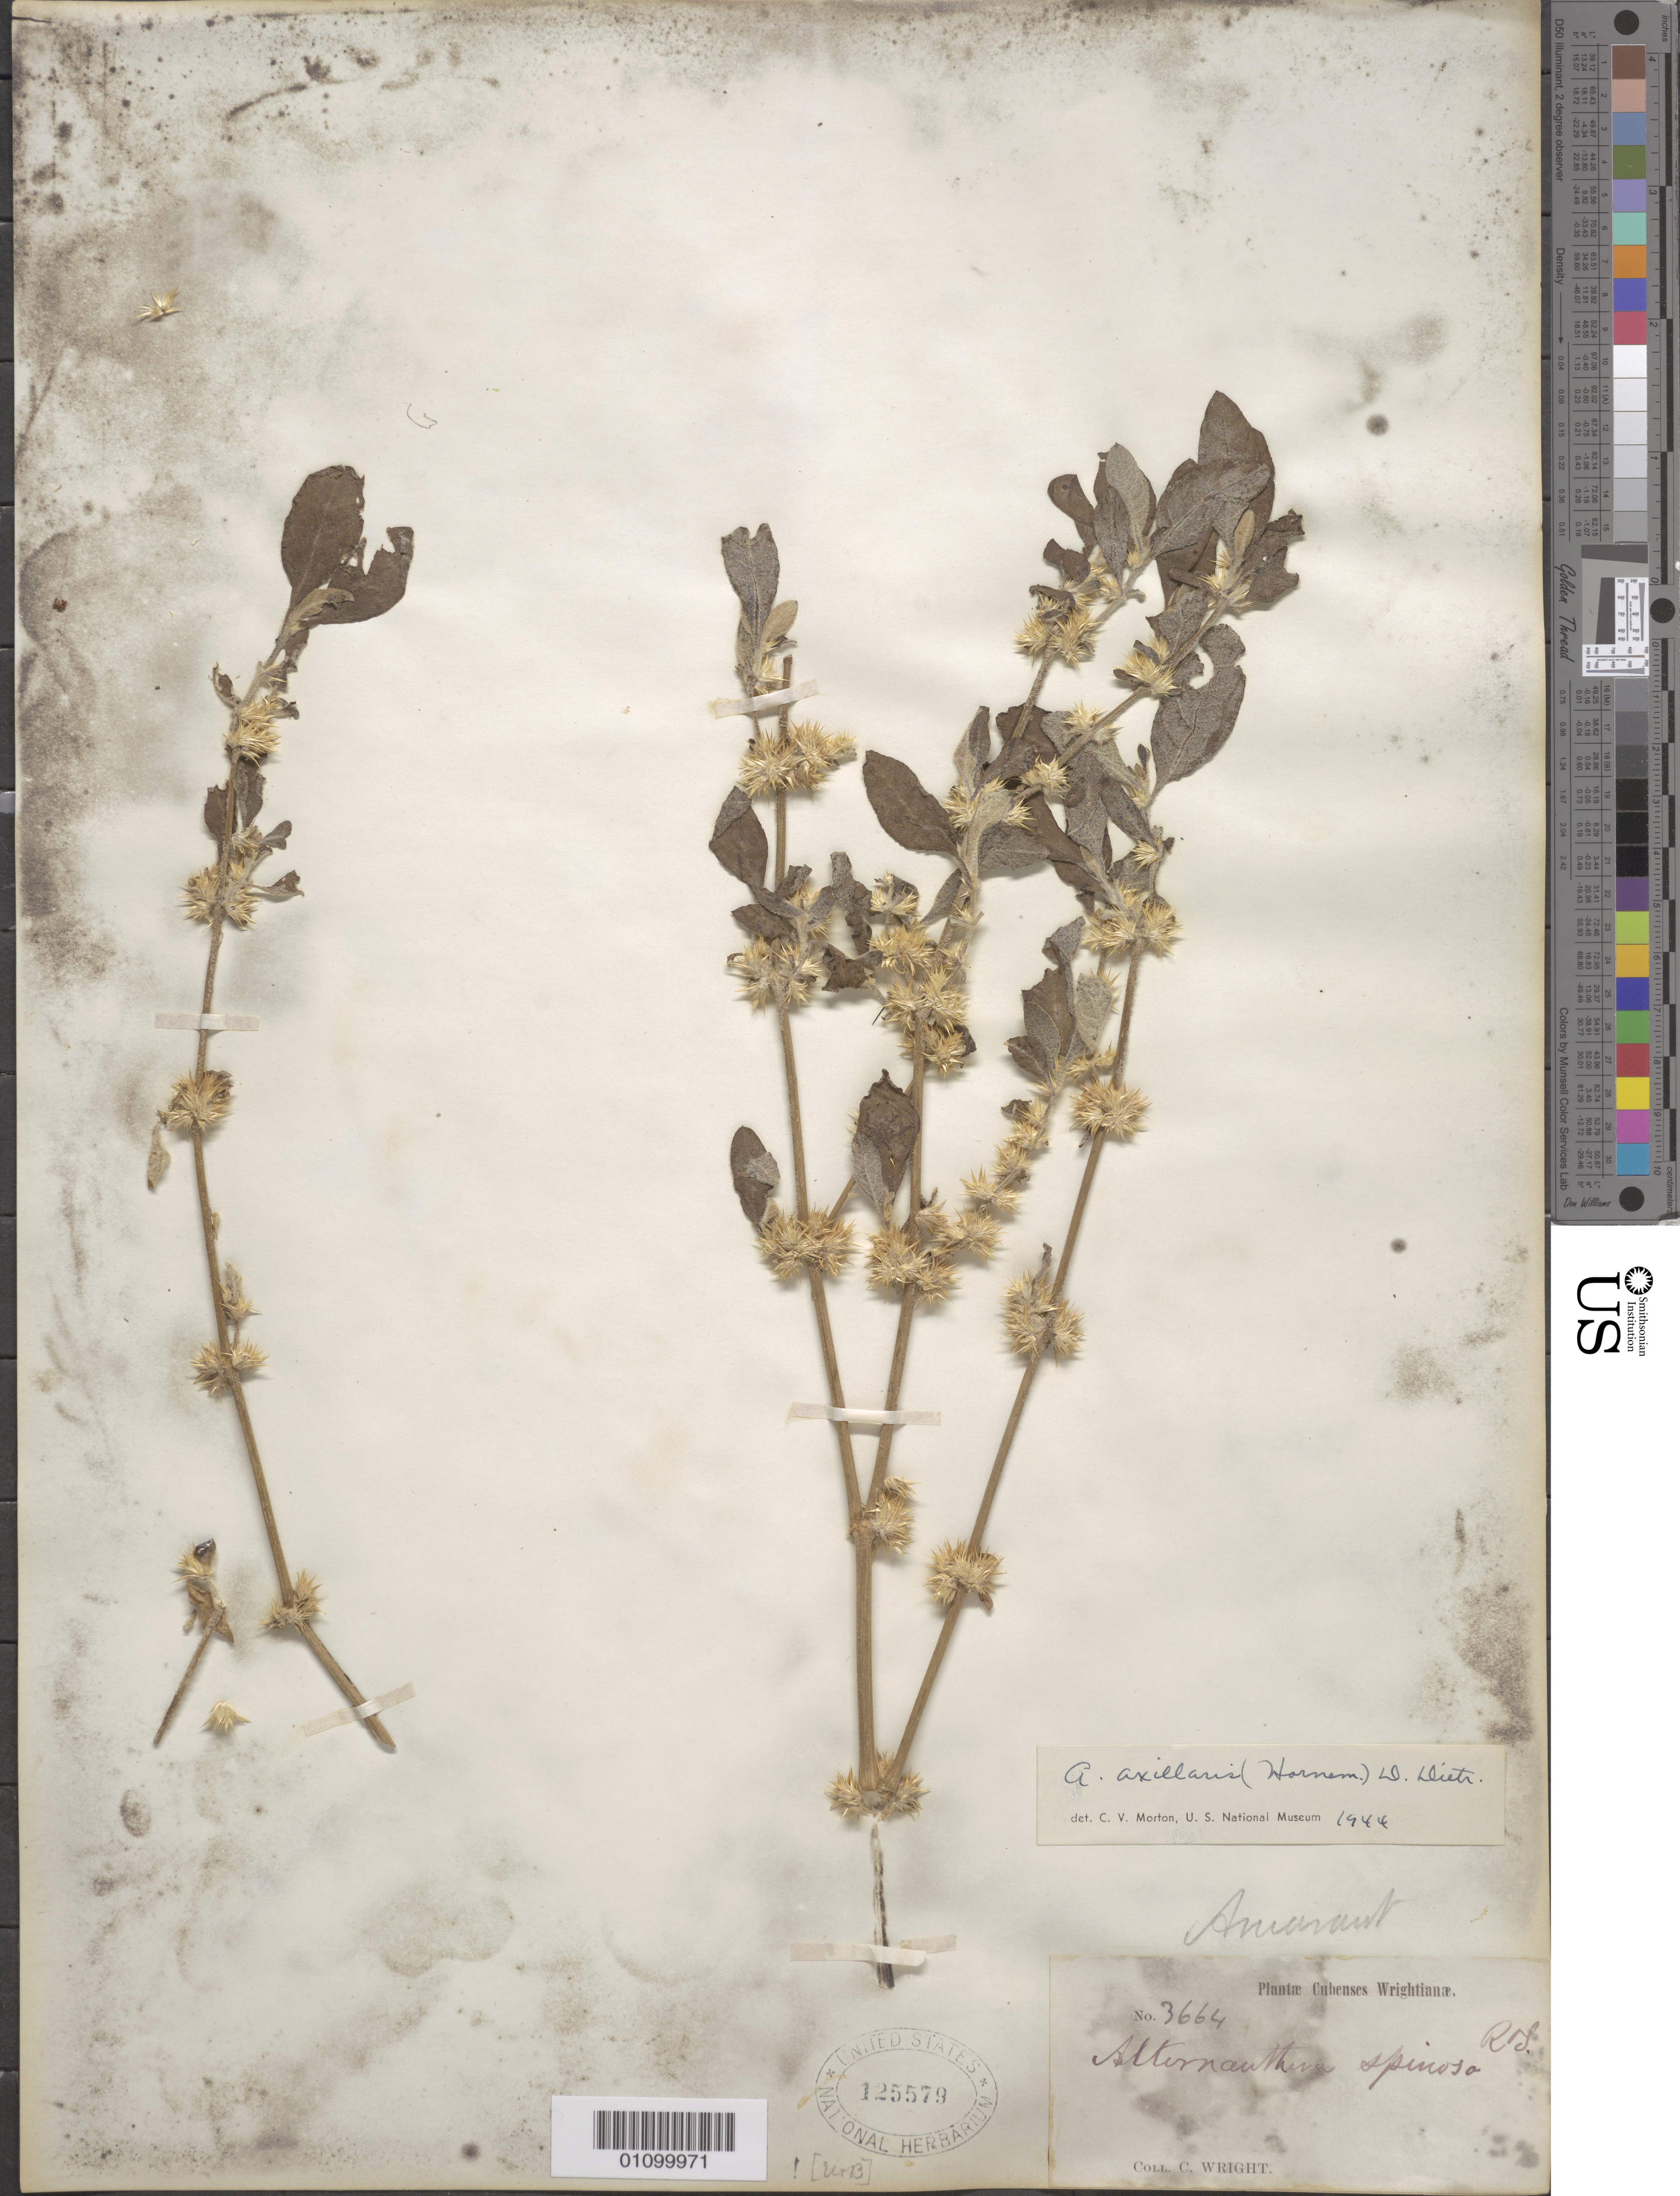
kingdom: Plantae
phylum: Tracheophyta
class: Magnoliopsida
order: Caryophyllales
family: Amaranthaceae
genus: Alternanthera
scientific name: Alternanthera axillaris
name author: (Hornem. ex Willd.) D. Dietr.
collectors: C. Wright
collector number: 3664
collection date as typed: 1800 to 1899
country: Cuba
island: Cuba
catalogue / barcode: US 125579